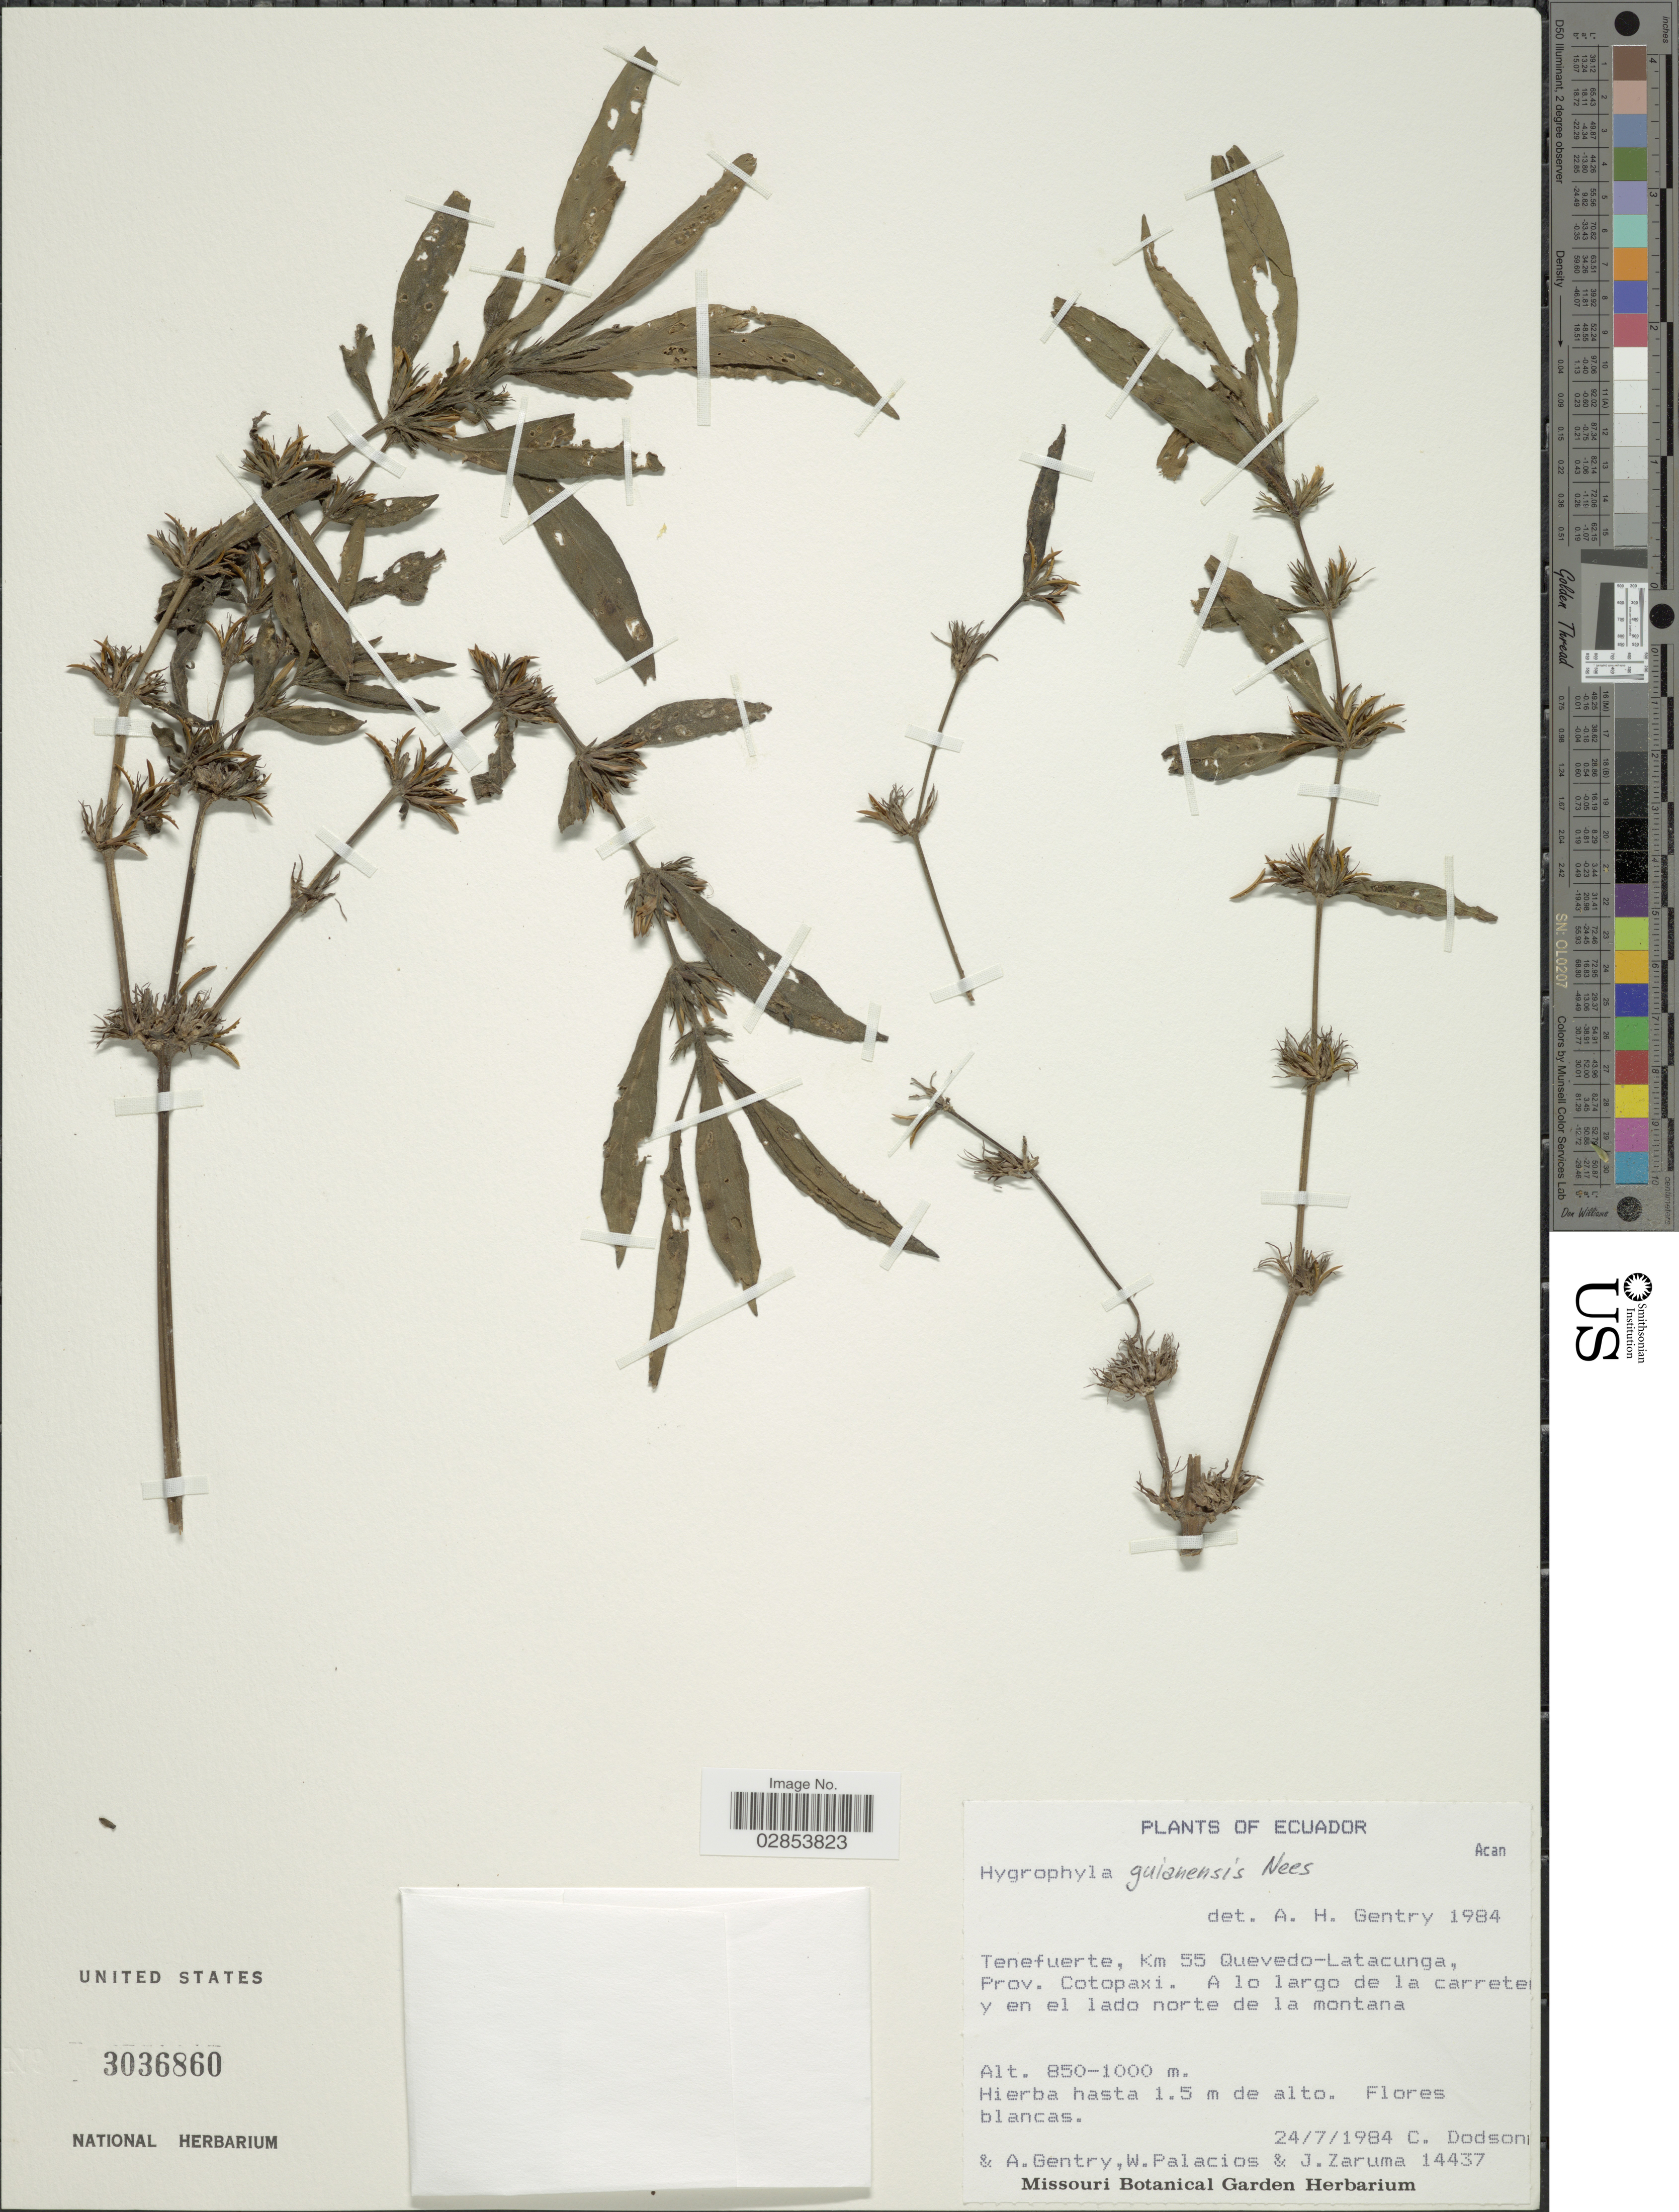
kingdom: Plantae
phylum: Tracheophyta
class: Magnoliopsida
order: Lamiales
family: Acanthaceae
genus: Hygrophila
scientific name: Hygrophila costata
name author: Nees & T. Nees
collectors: C. Dodson, A. H. Gentry, W. Palacios & J. Zaruma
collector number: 14437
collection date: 1984-07-24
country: Ecuador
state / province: Cotopaxi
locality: Tenefuerte, Km 55 Quevedo-Latacunga, Prov. Cotopaxi.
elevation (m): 850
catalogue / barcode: US 3036860